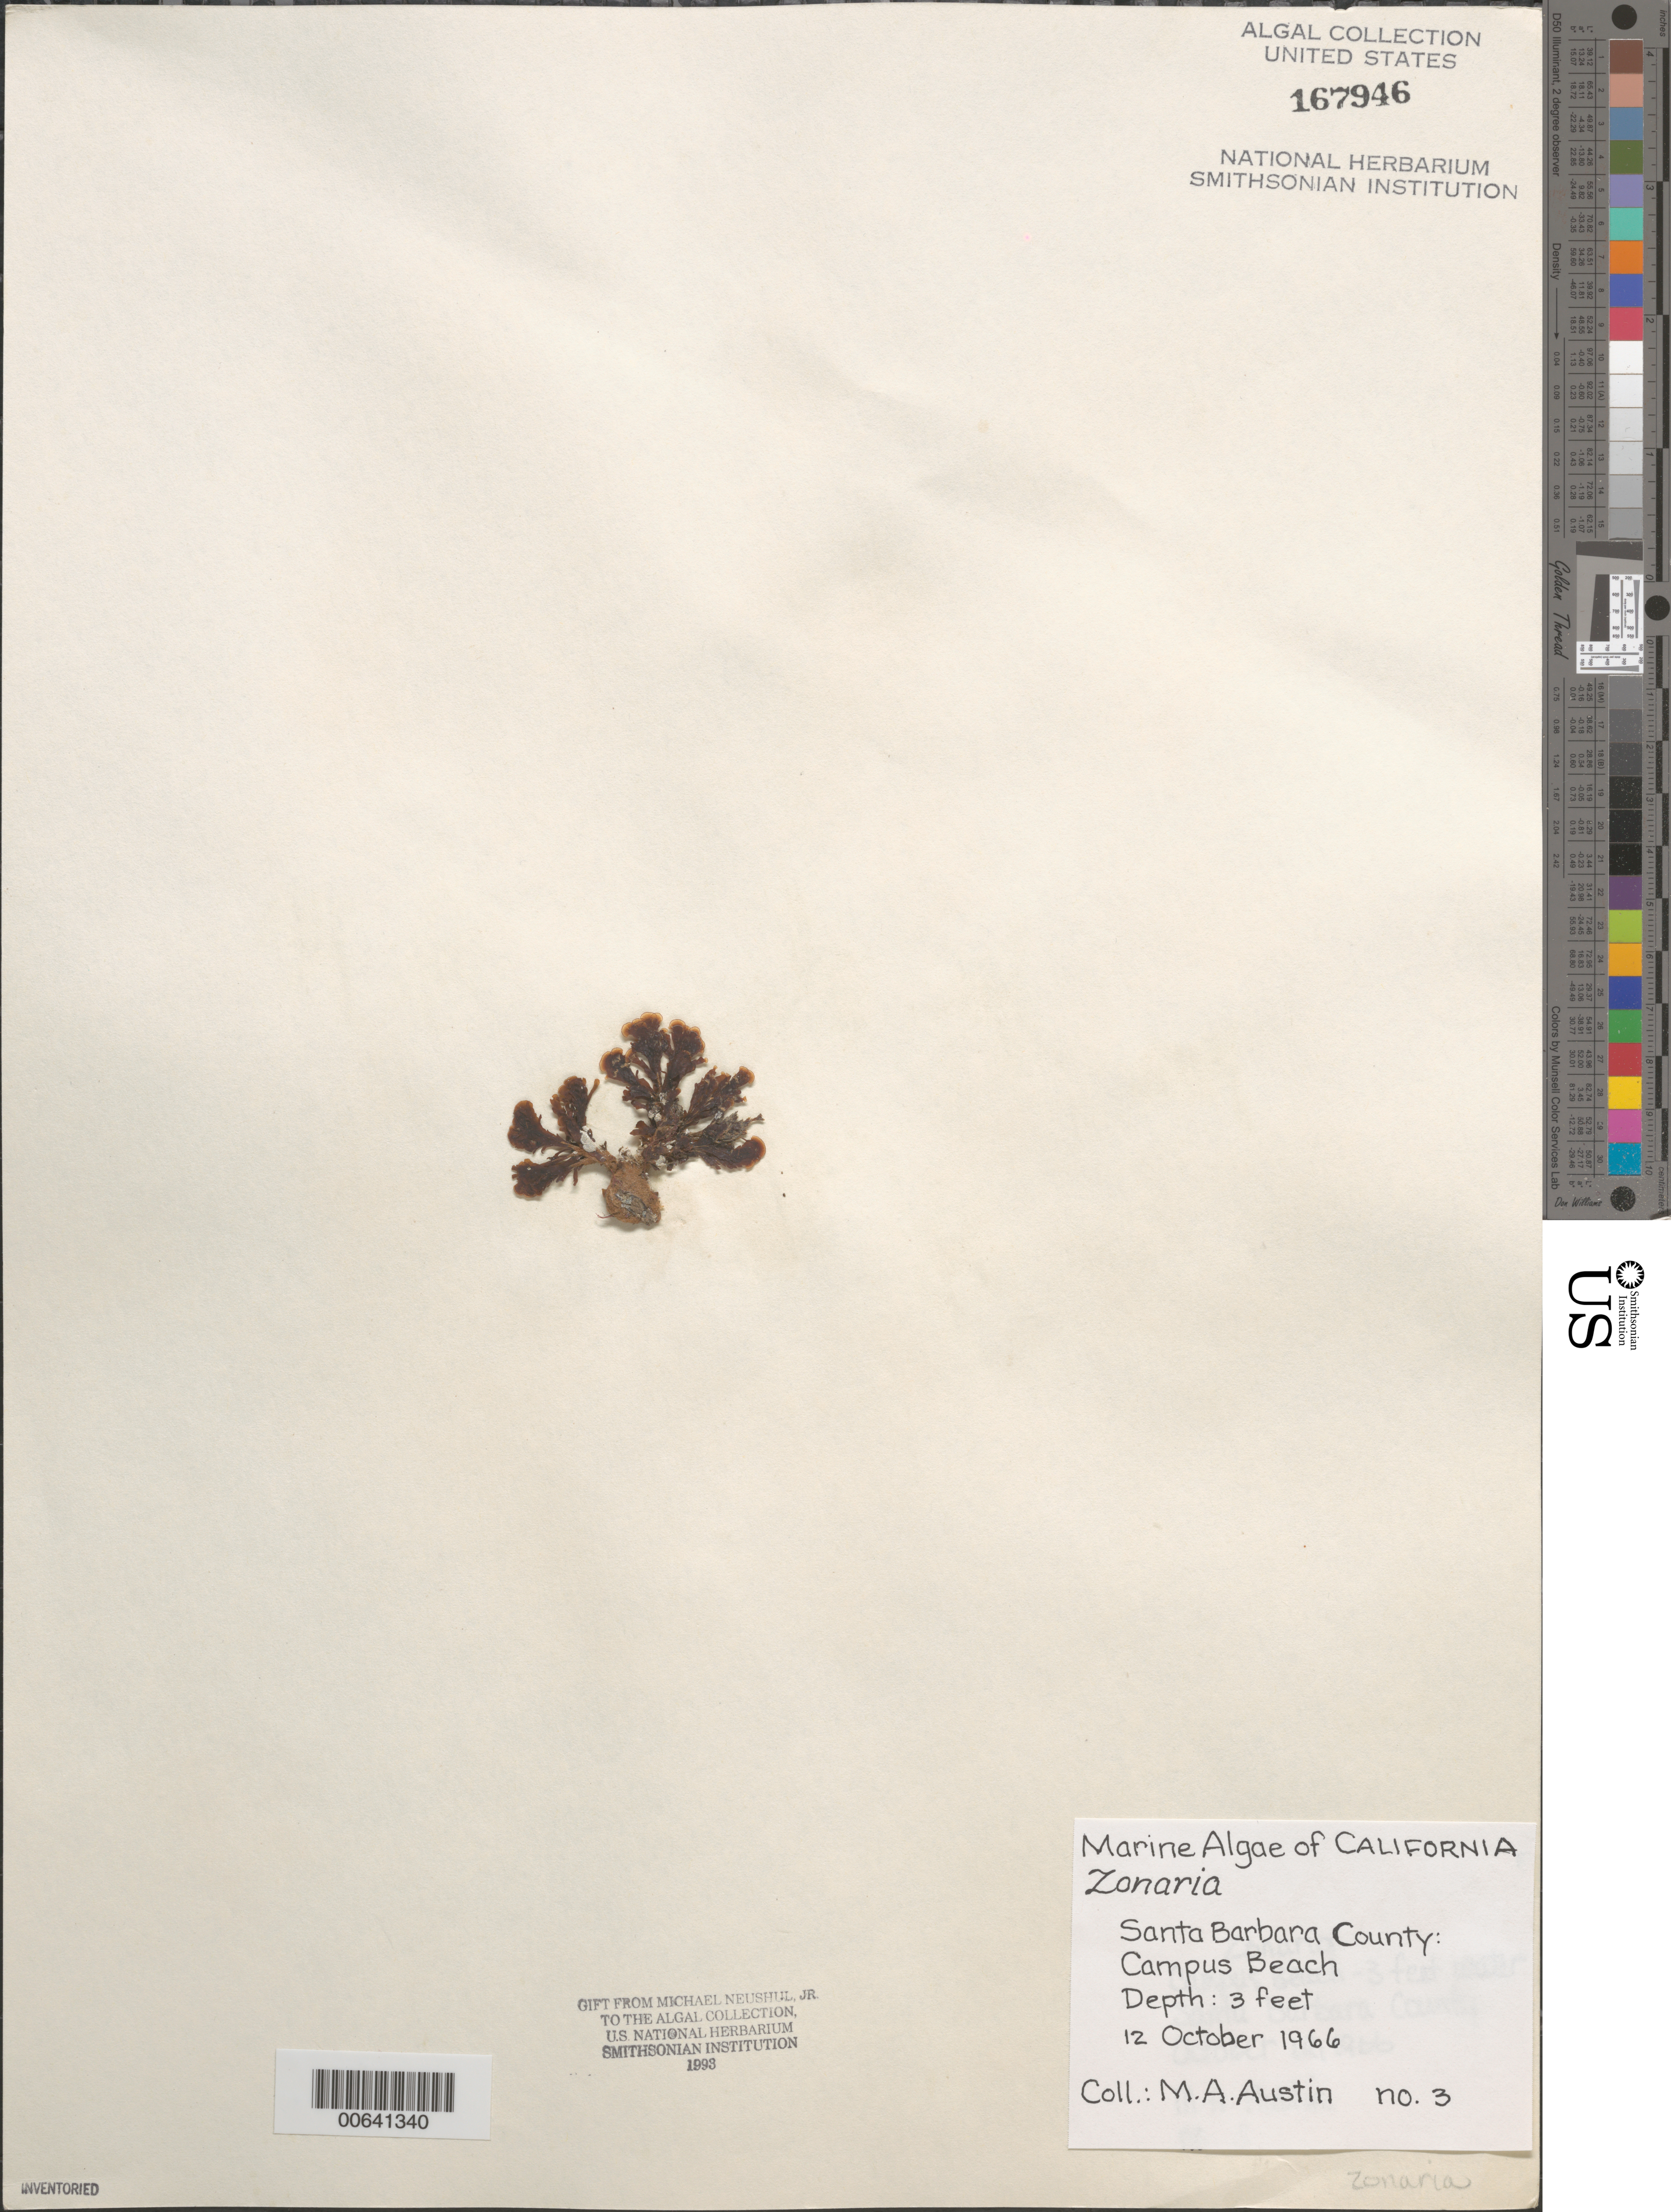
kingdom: Chromista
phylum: Ochrophyta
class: Phaeophyceae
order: Dictyotales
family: Dictyotaceae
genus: Zonaria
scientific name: Zonaria sp.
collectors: M. Austin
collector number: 3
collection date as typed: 12 Oct 1966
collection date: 1966-10-12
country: United States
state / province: California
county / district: Santa Barbara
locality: Campus Beach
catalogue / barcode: US 167946